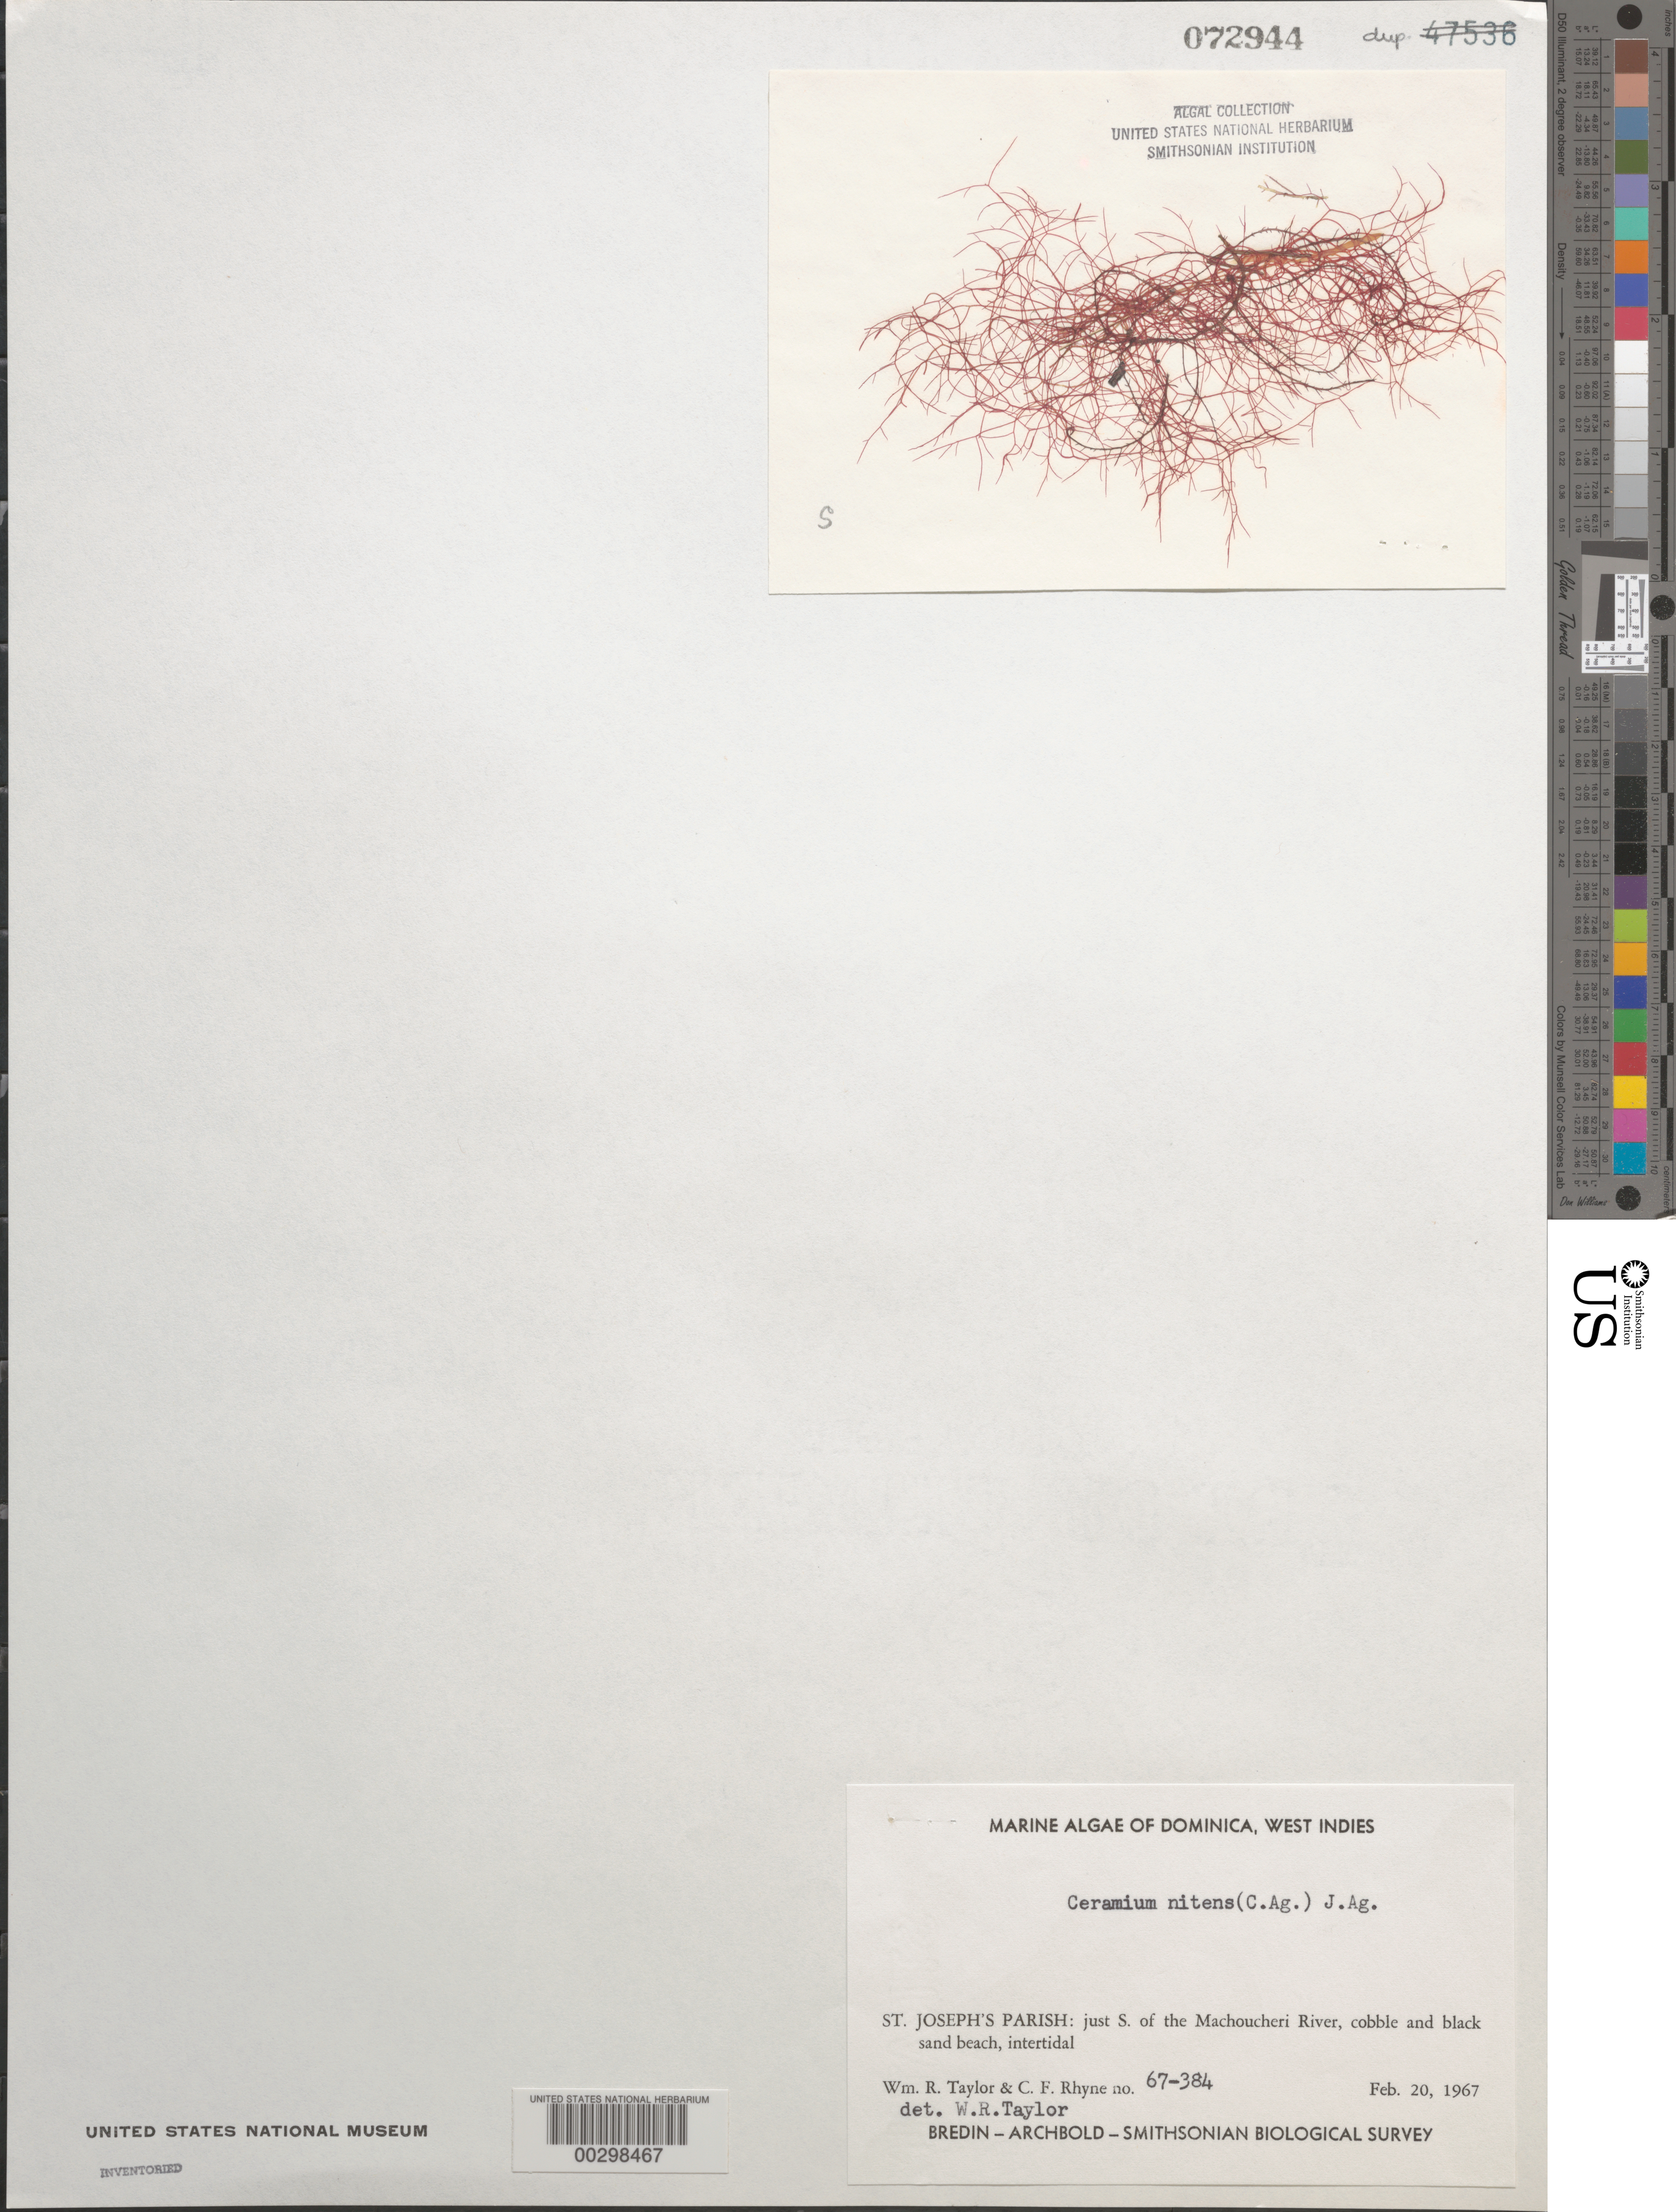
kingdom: Plantae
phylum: Rhodophyta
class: Florideophyceae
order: Ceramiales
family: Ceramiaceae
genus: Ceramium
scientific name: Ceramium nitens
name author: (C. Agardh) J. Agardh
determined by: Taylor, William R.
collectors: W. R. Taylor & C. Rhyne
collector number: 67-384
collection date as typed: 20 Feb 1967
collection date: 1967-02-20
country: Dominica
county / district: St. Joseph's Parish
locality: Just south of Machoucheri River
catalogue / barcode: US 72944